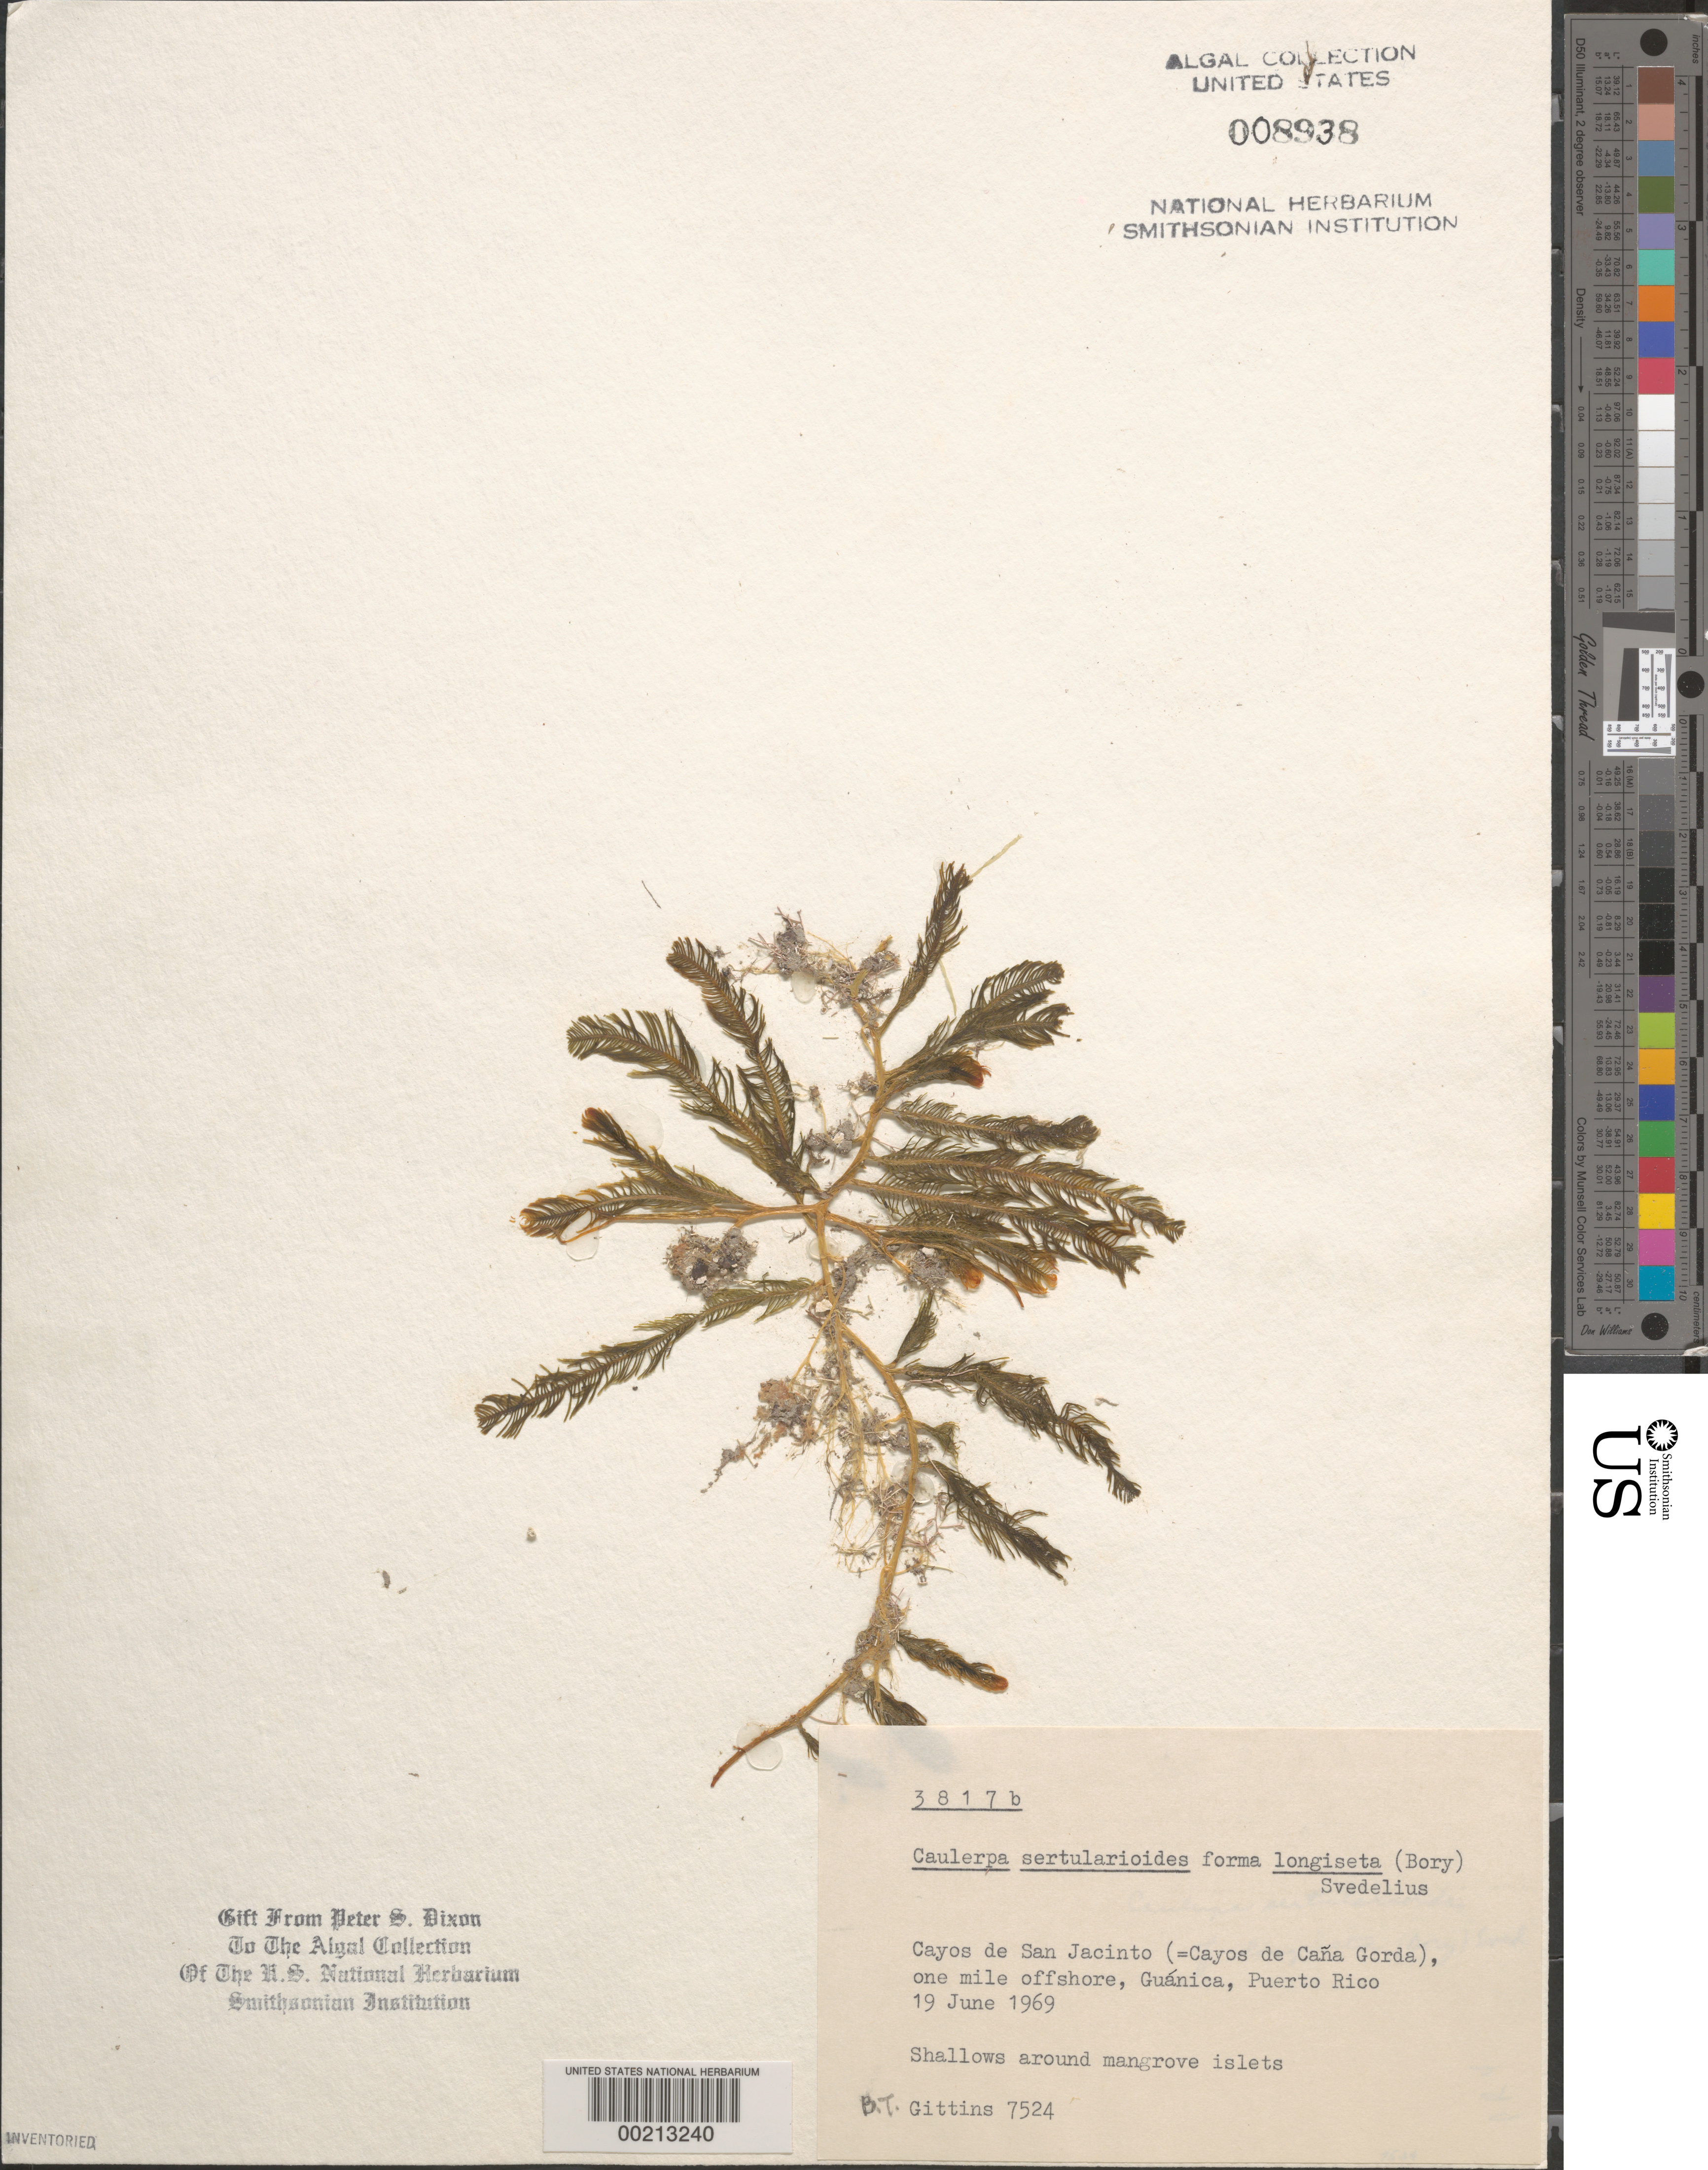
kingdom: Plantae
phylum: Chlorophyta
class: Ulvophyceae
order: Bryopsidales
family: Caulerpaceae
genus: Caulerpa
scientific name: Caulerpa sertularioides f. longiseta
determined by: Dixon, P. S.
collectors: B. Gittins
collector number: BTG 7524 & PSD 3817B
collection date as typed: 19 Jun 1969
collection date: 1969-06-19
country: Puerto Rico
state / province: Guanica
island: Cayos de San Jacinto (Cayos de Cana Gorda)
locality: Guanica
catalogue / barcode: US 8938